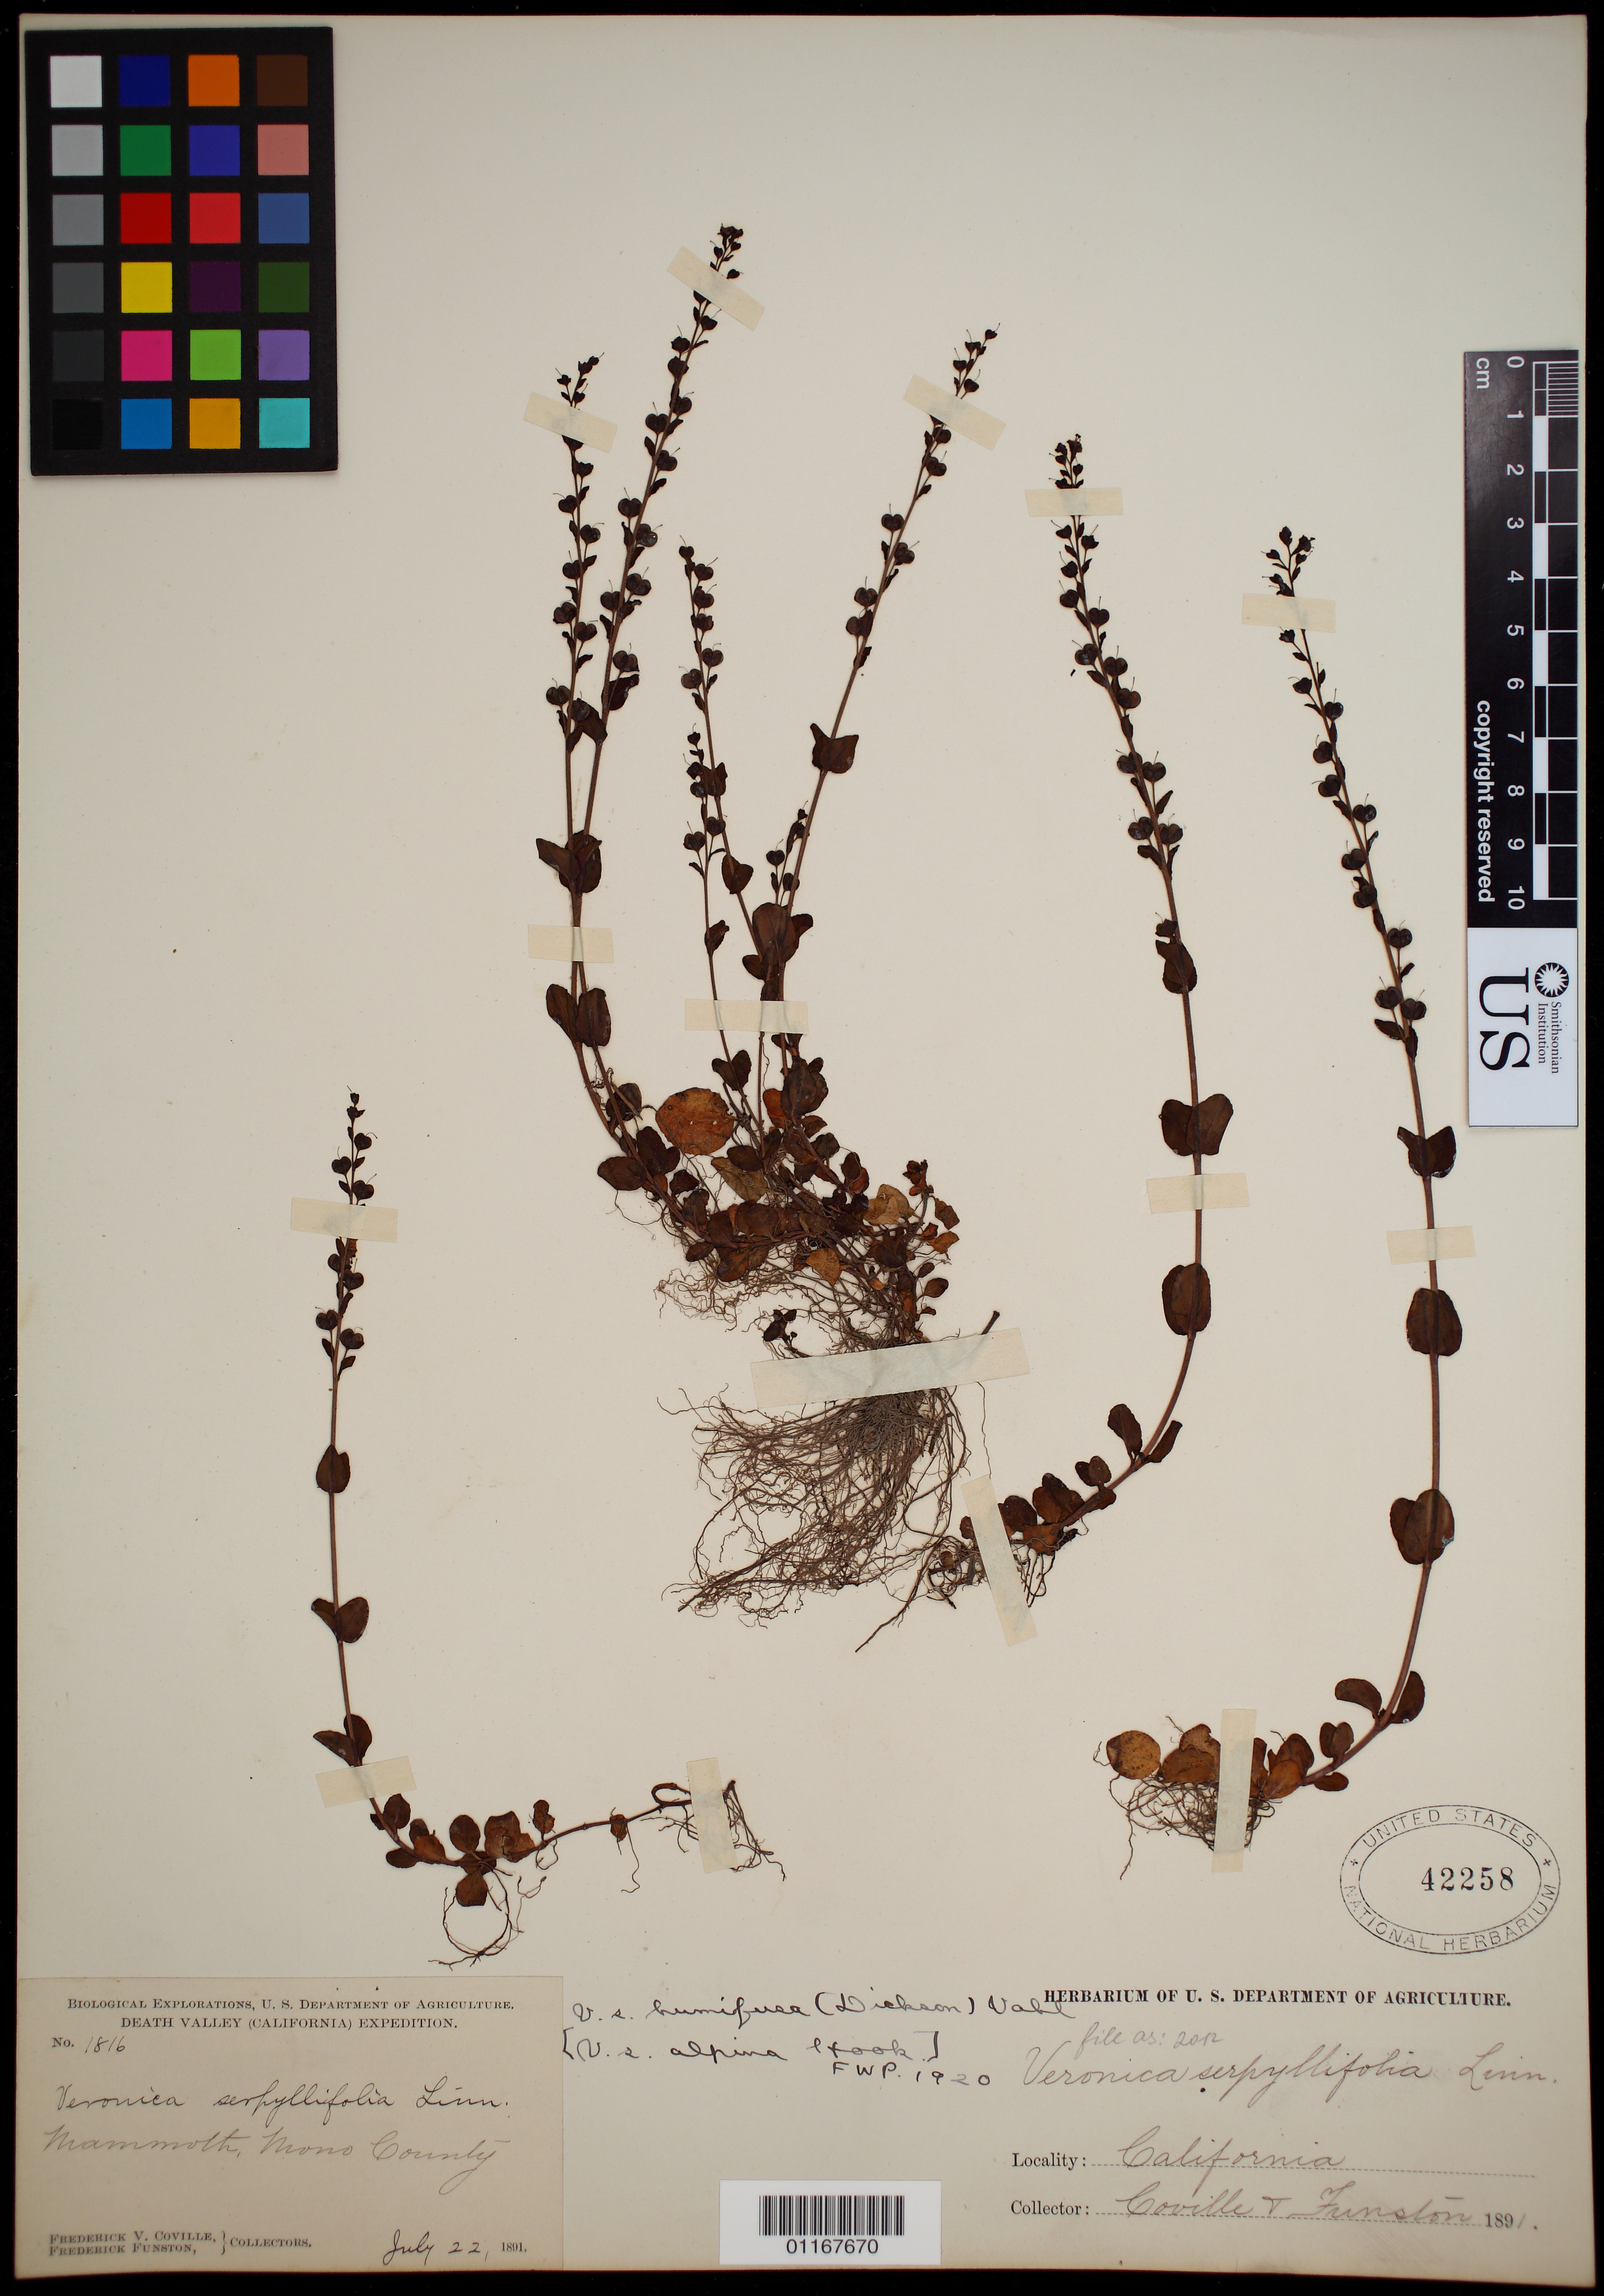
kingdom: Plantae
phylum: Tracheophyta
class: Magnoliopsida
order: Lamiales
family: Plantaginaceae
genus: Veronica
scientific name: Veronica serpyllifolia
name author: L.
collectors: F. V. Coville & F. Funston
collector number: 1816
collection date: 1891-07-22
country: United States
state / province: California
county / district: Mono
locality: Mammoth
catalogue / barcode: US 42258